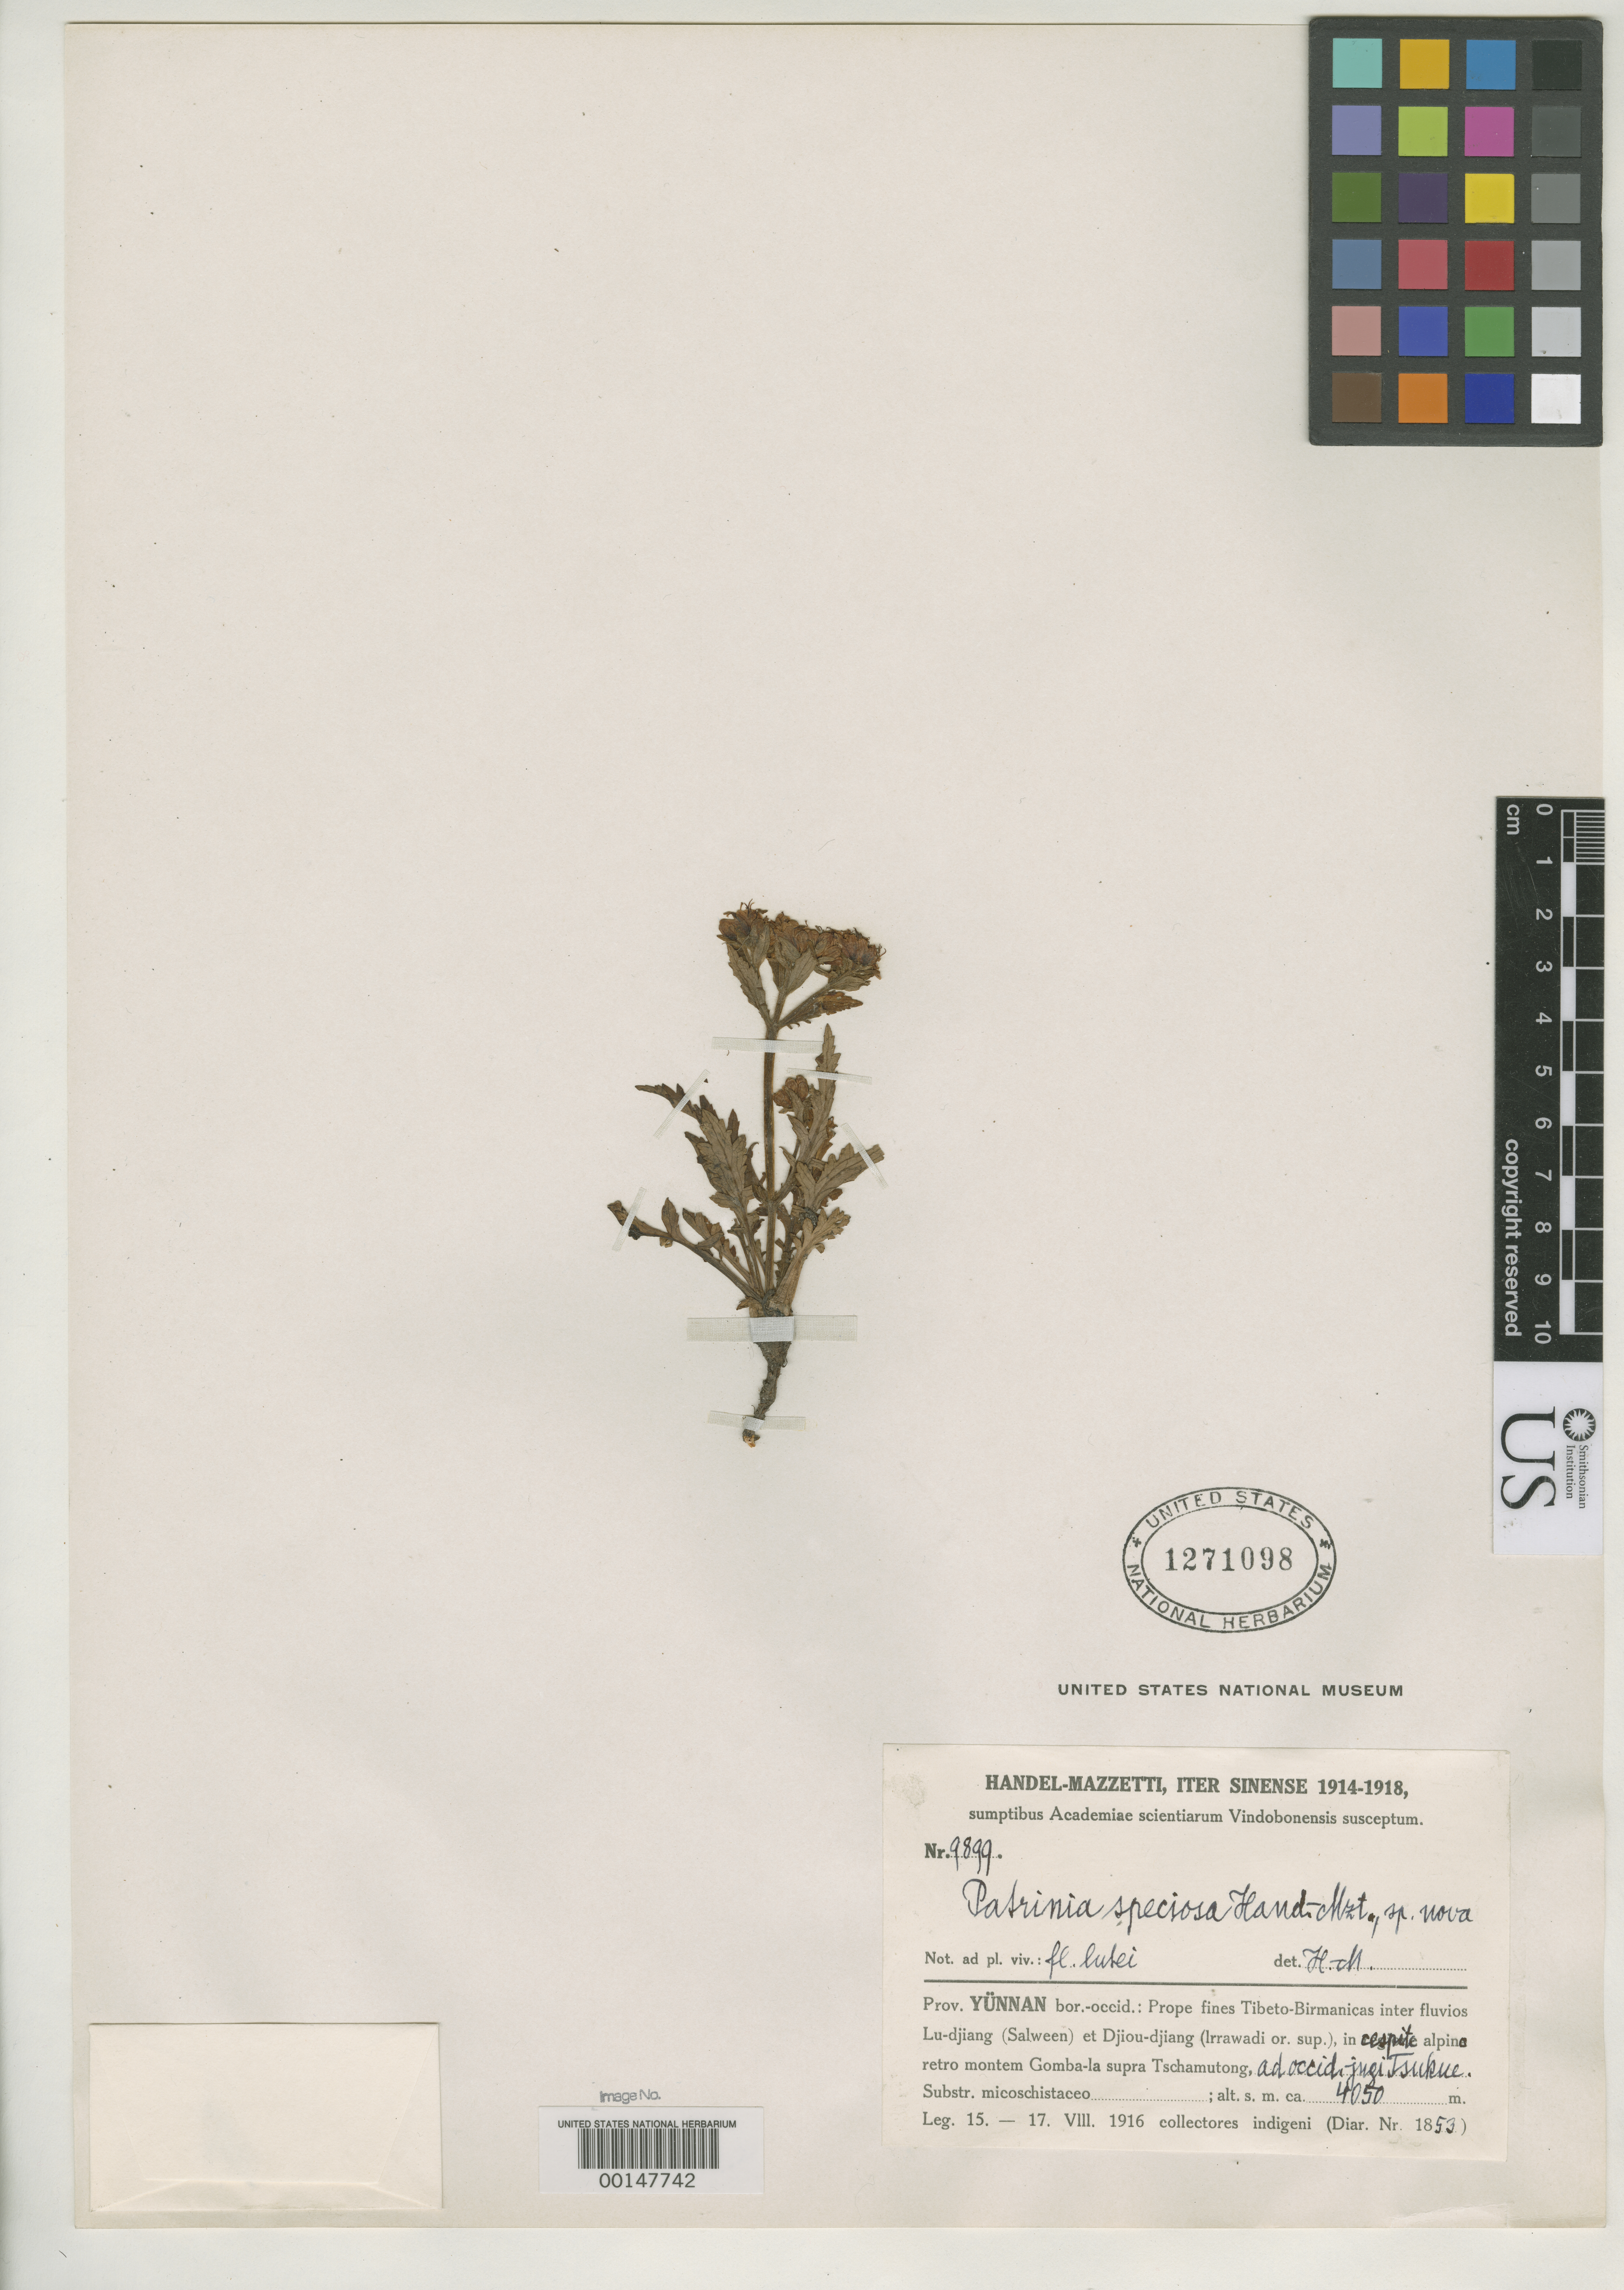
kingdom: Plantae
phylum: Tracheophyta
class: Magnoliopsida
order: Dipsacales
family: Caprifoliaceae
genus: Patrinia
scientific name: Patrinia speciosa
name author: Hand.-Mazz.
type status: Type Fragment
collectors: H. Handel-Mazzetti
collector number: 9899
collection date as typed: Aug 1916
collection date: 1916-08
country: China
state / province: Yunnan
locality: Tibeto-Birmanicas.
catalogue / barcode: US 1271098